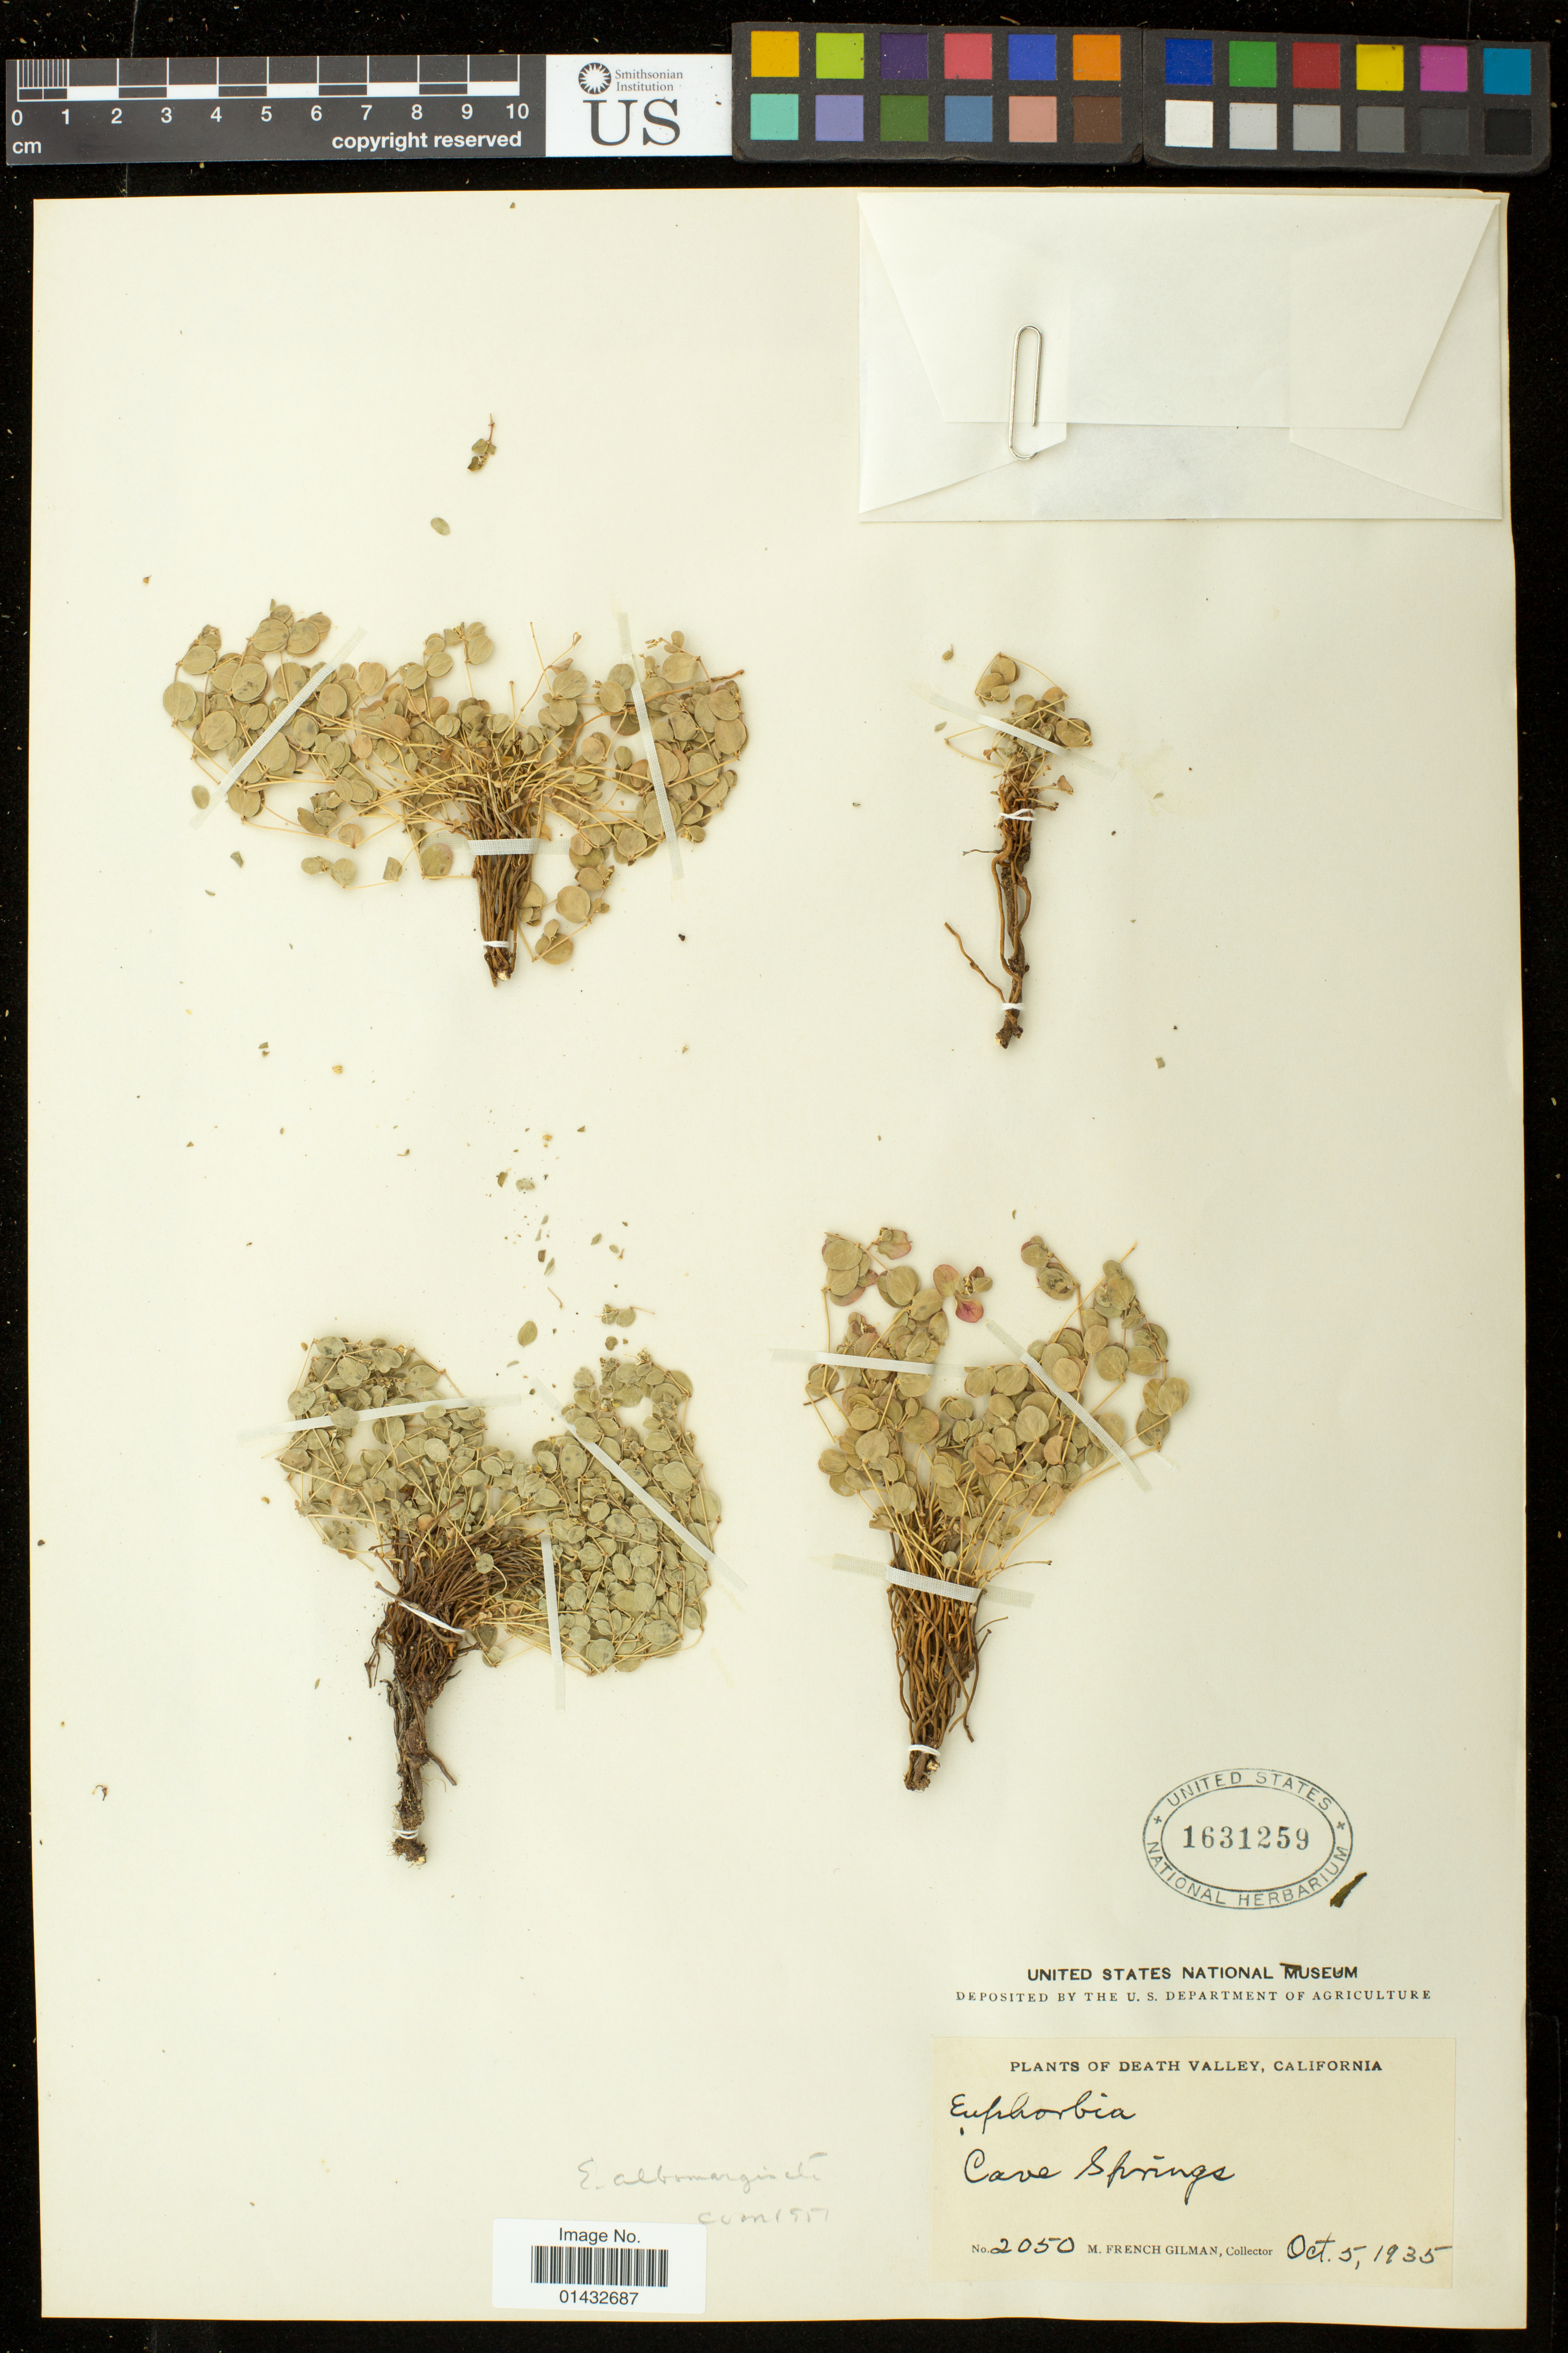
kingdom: Plantae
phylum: Tracheophyta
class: Magnoliopsida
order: Malpighiales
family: Euphorbiaceae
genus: Euphorbia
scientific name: Euphorbia albomarginata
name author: Torr. & A. Gray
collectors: M. F. Gilman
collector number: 2050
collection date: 1935-10-05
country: United States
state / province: California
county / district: Siskiyou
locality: Cave Springs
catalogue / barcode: US 1631259